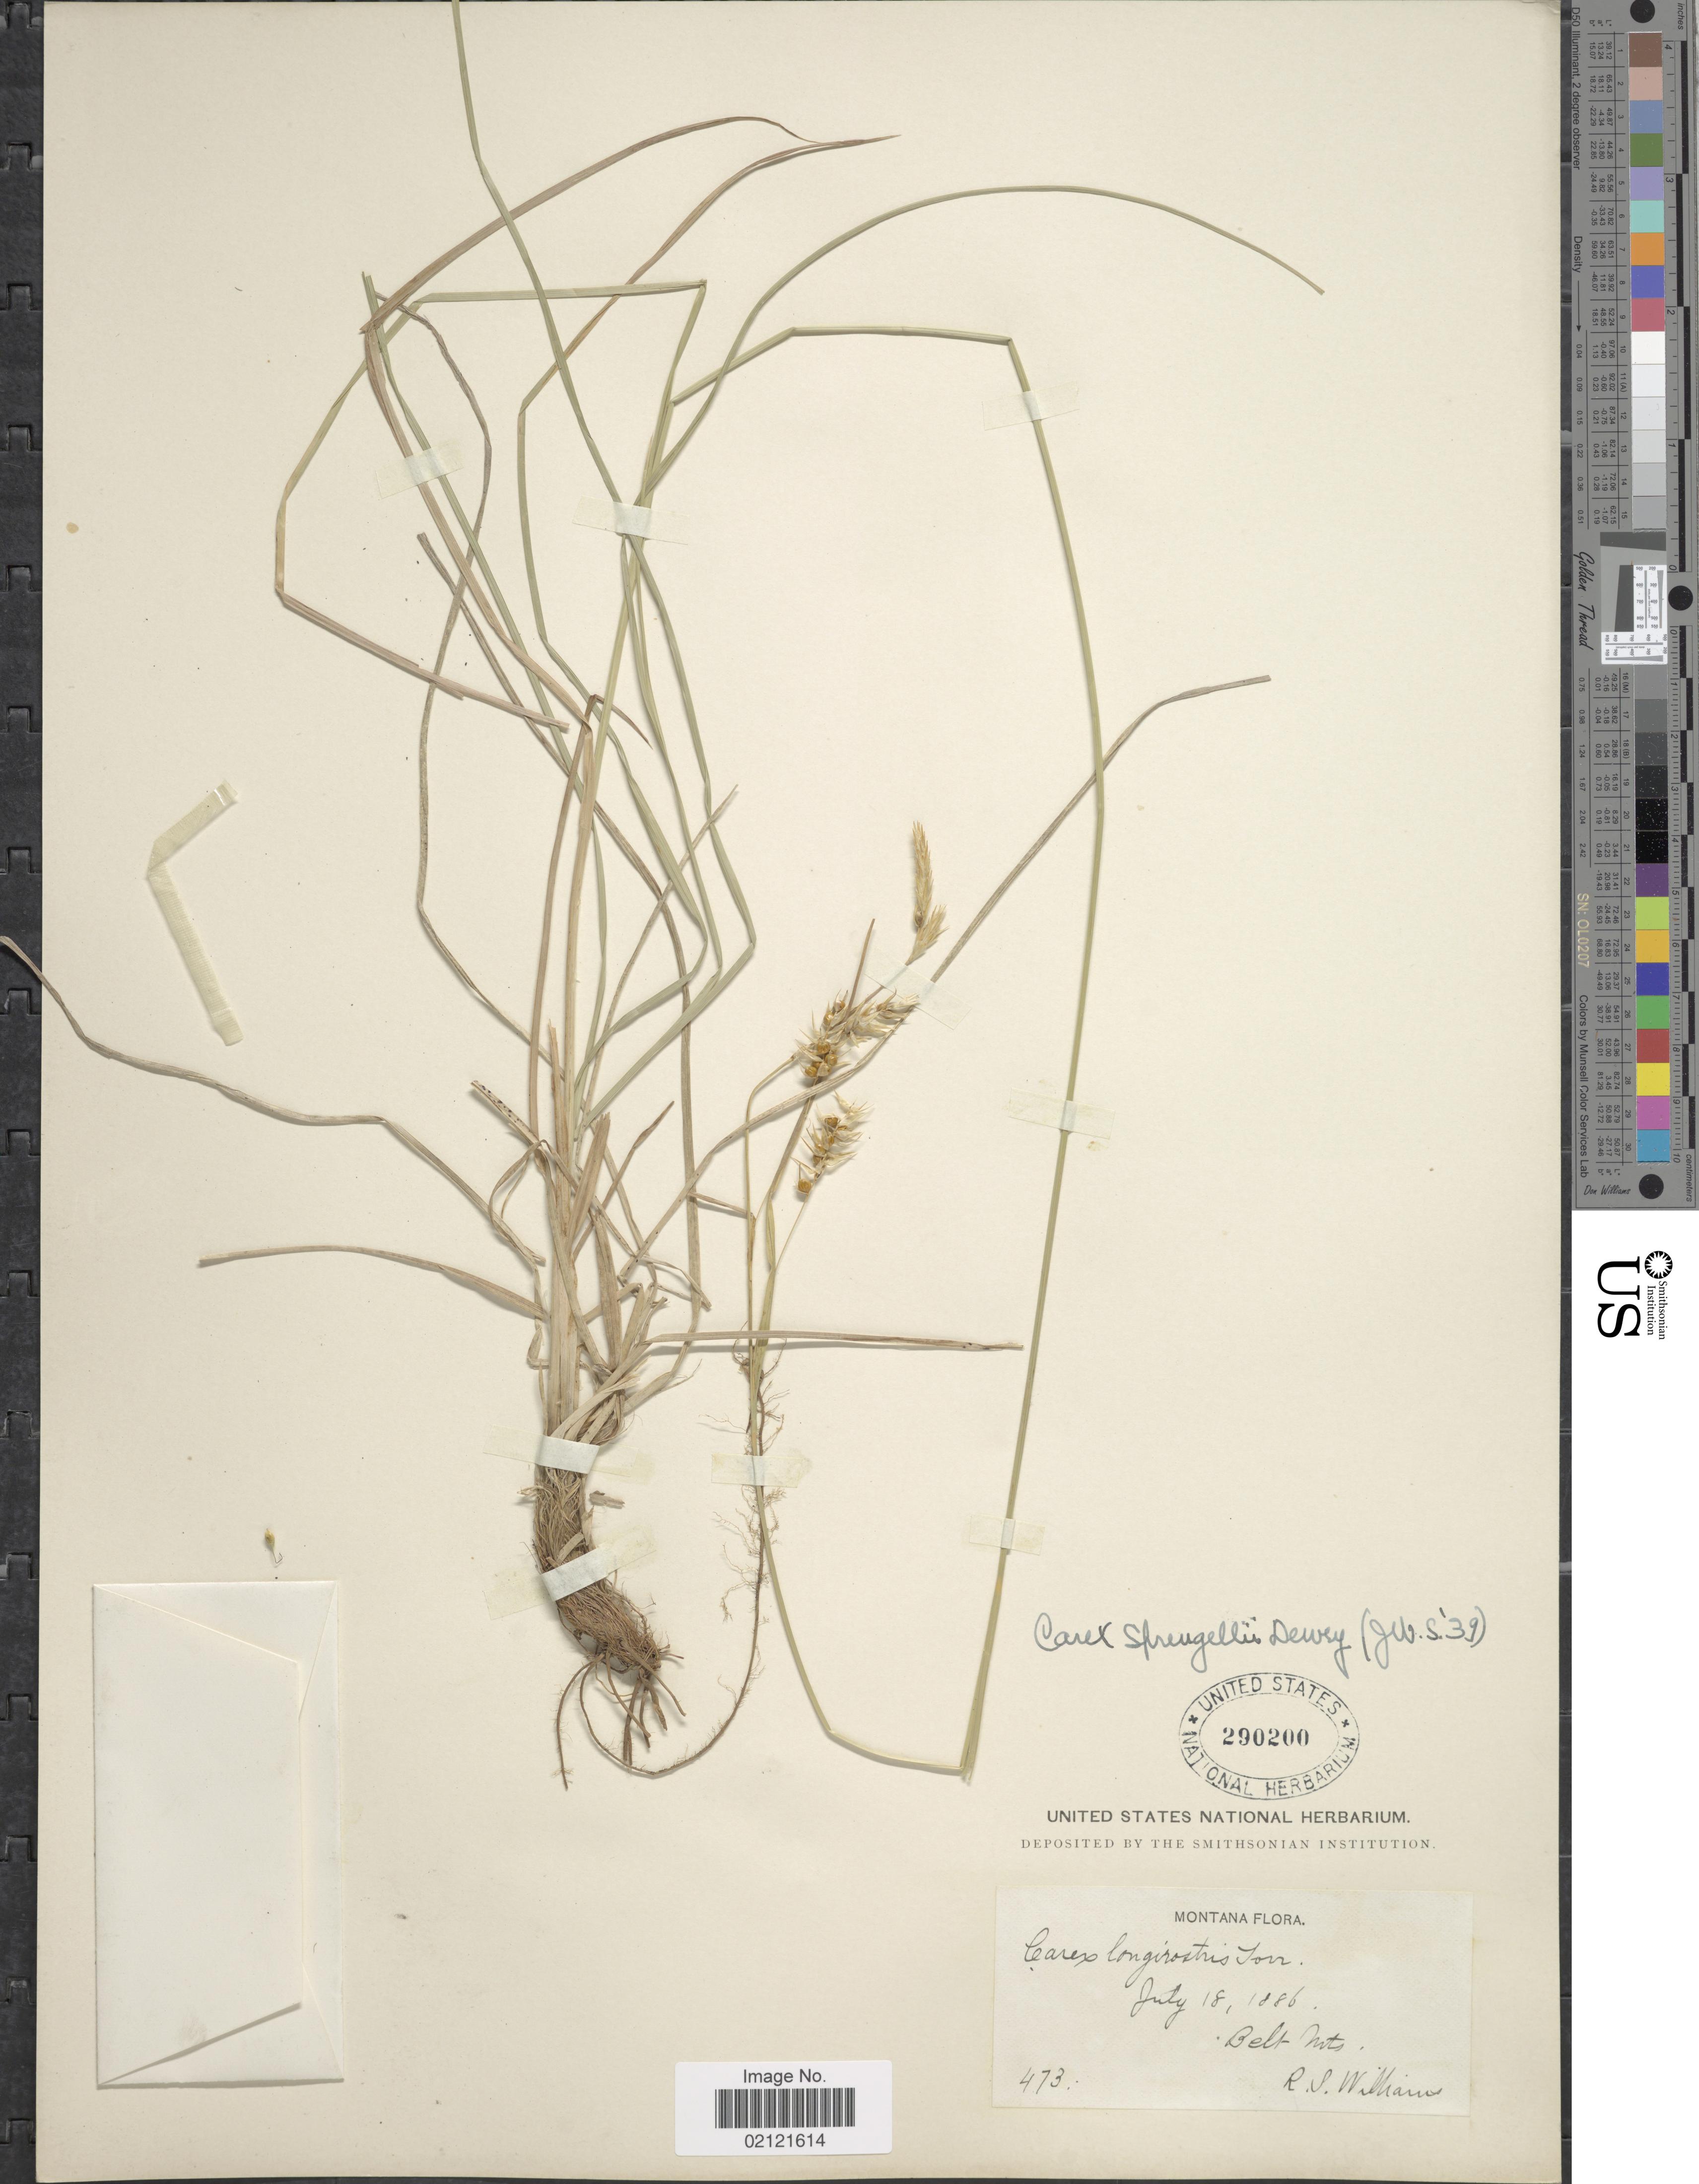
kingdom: Plantae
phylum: Tracheophyta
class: Liliopsida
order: Poales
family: Cyperaceae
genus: Carex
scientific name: Carex sprengelii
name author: Dewey ex Spreng.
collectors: R. S. Williams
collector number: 473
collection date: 1886-07-18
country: United States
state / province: Montana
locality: Belt Mts.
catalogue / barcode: US 290200